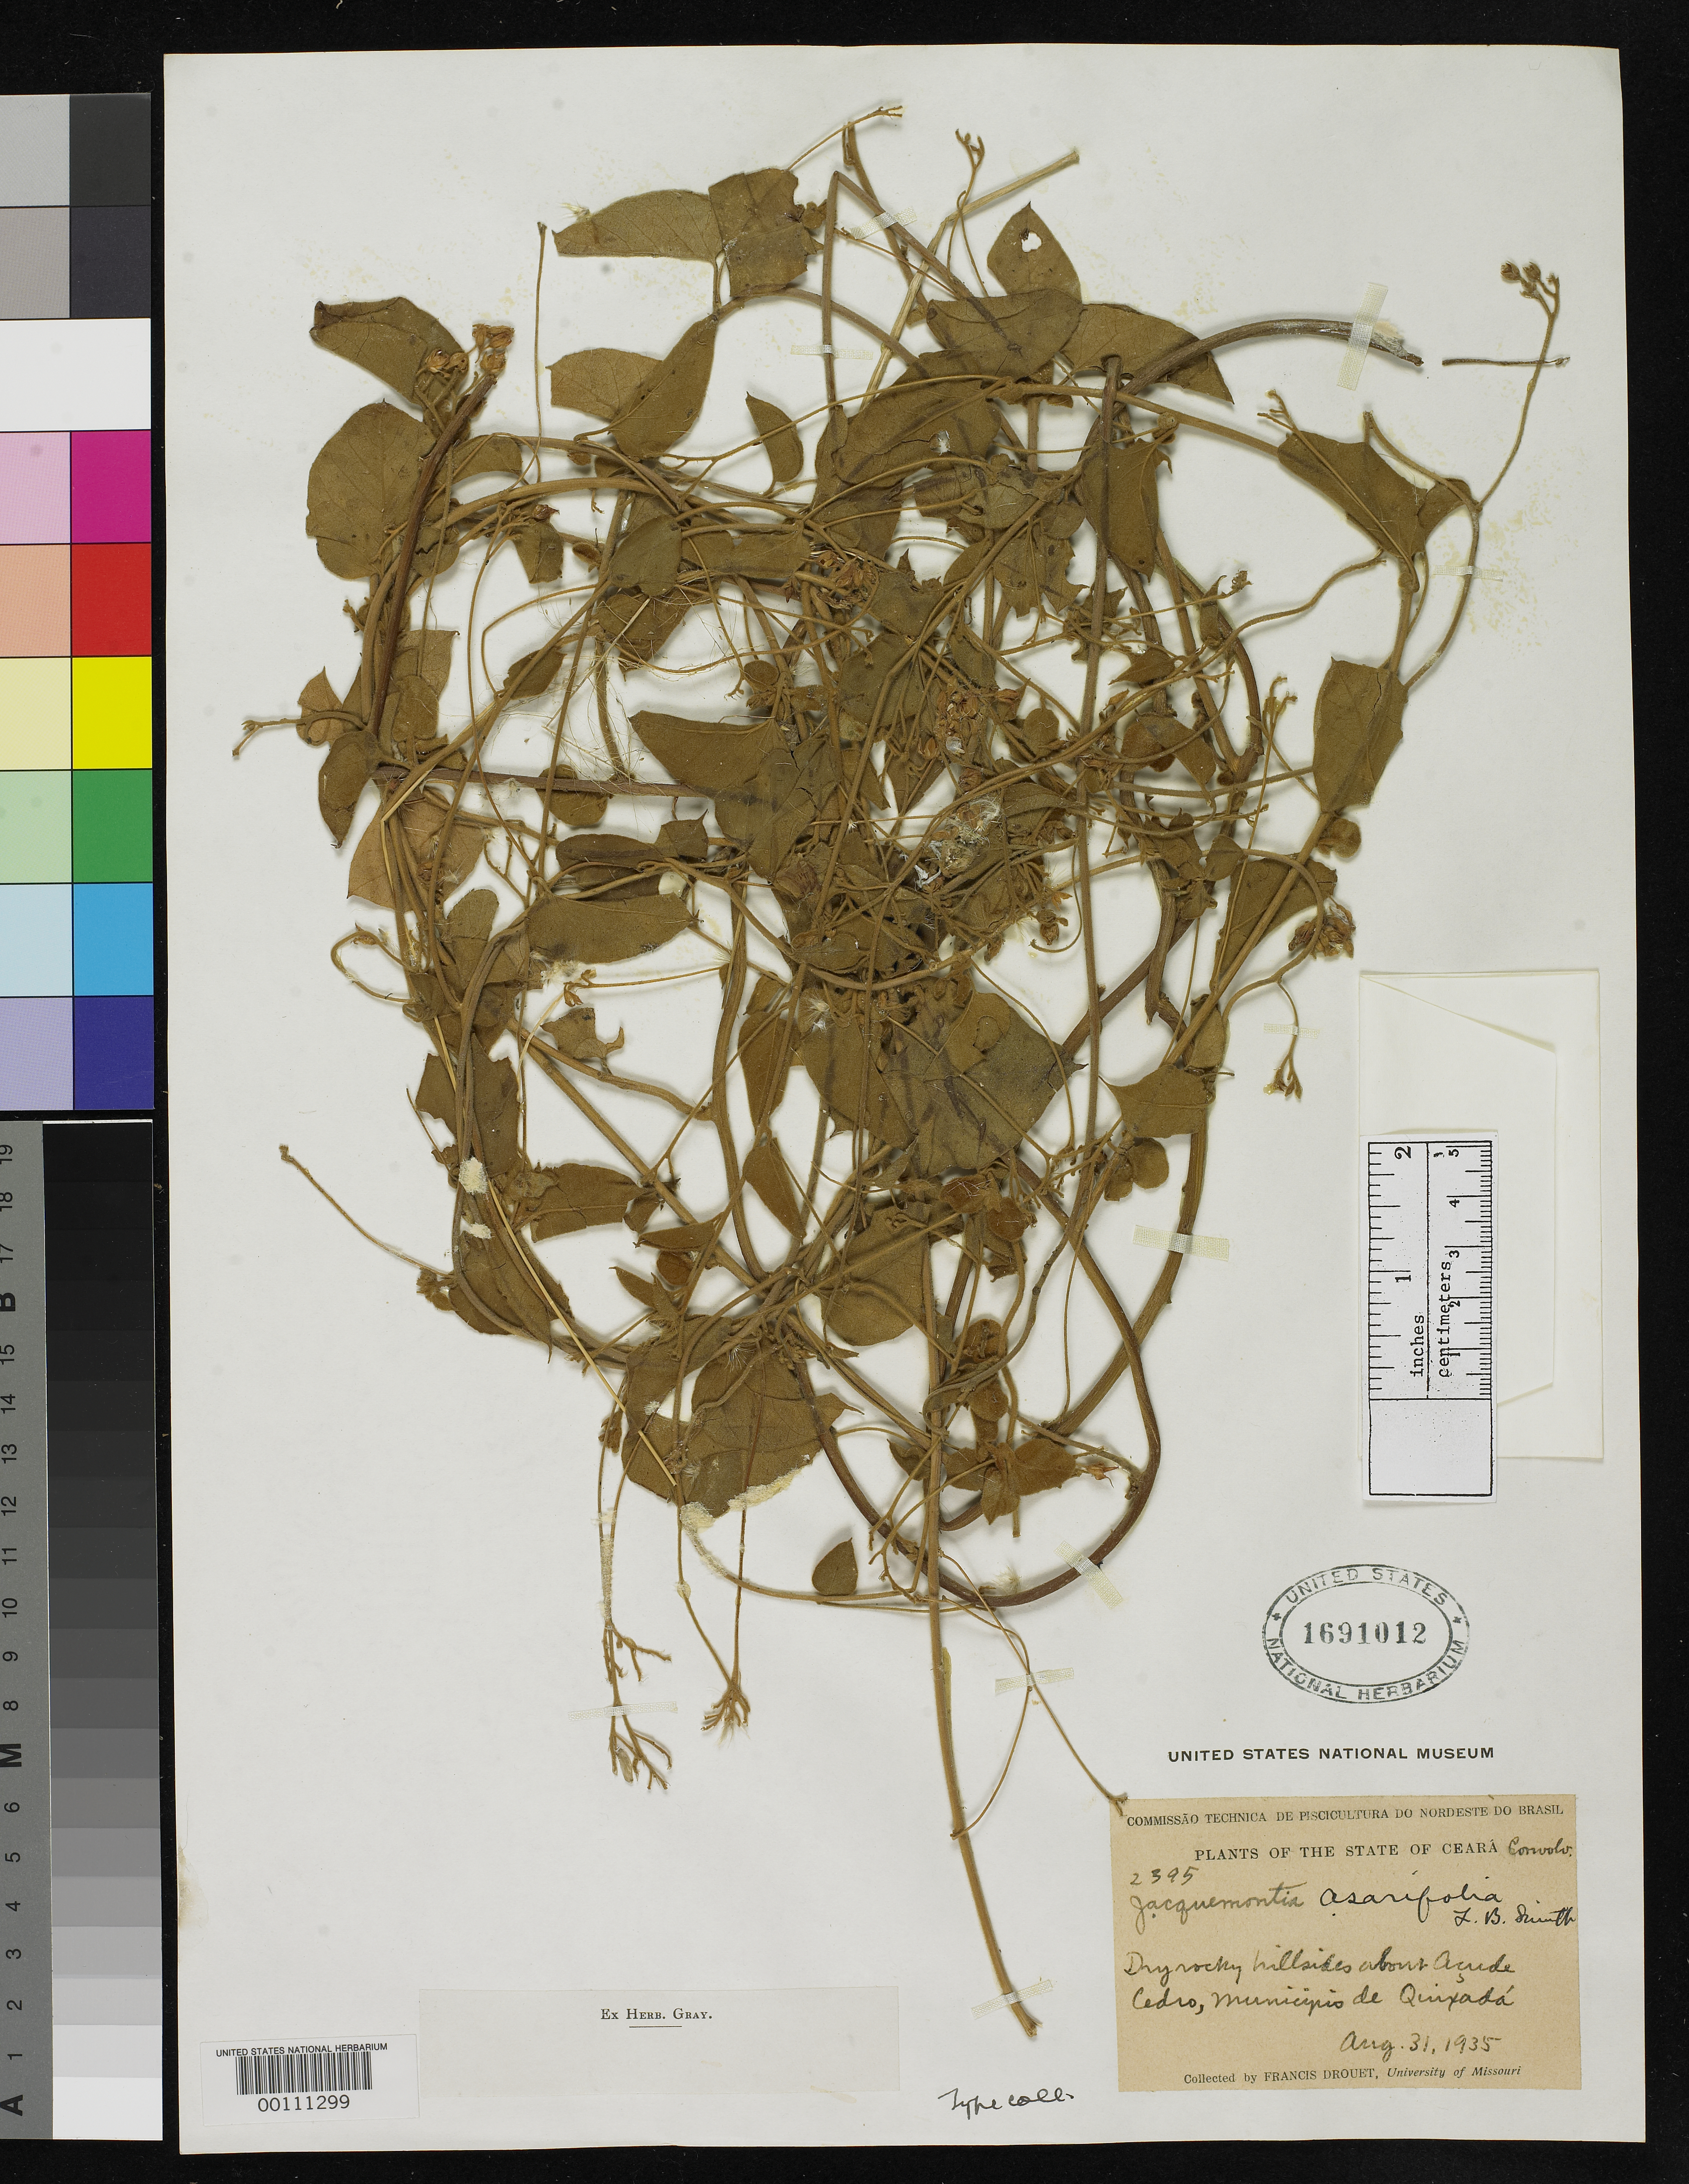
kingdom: Plantae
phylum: Tracheophyta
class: Magnoliopsida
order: Solanales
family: Convolvulaceae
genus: Jacquemontia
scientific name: Jacquemontia asarifolia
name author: L.B. Sm.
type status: Isotype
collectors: F. E. Drouet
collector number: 2395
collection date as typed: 31 Aug 1935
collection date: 1935-08-31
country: Brazil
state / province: Ceará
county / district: Quixada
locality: Ca. Acude Cedro.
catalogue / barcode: US 1691012